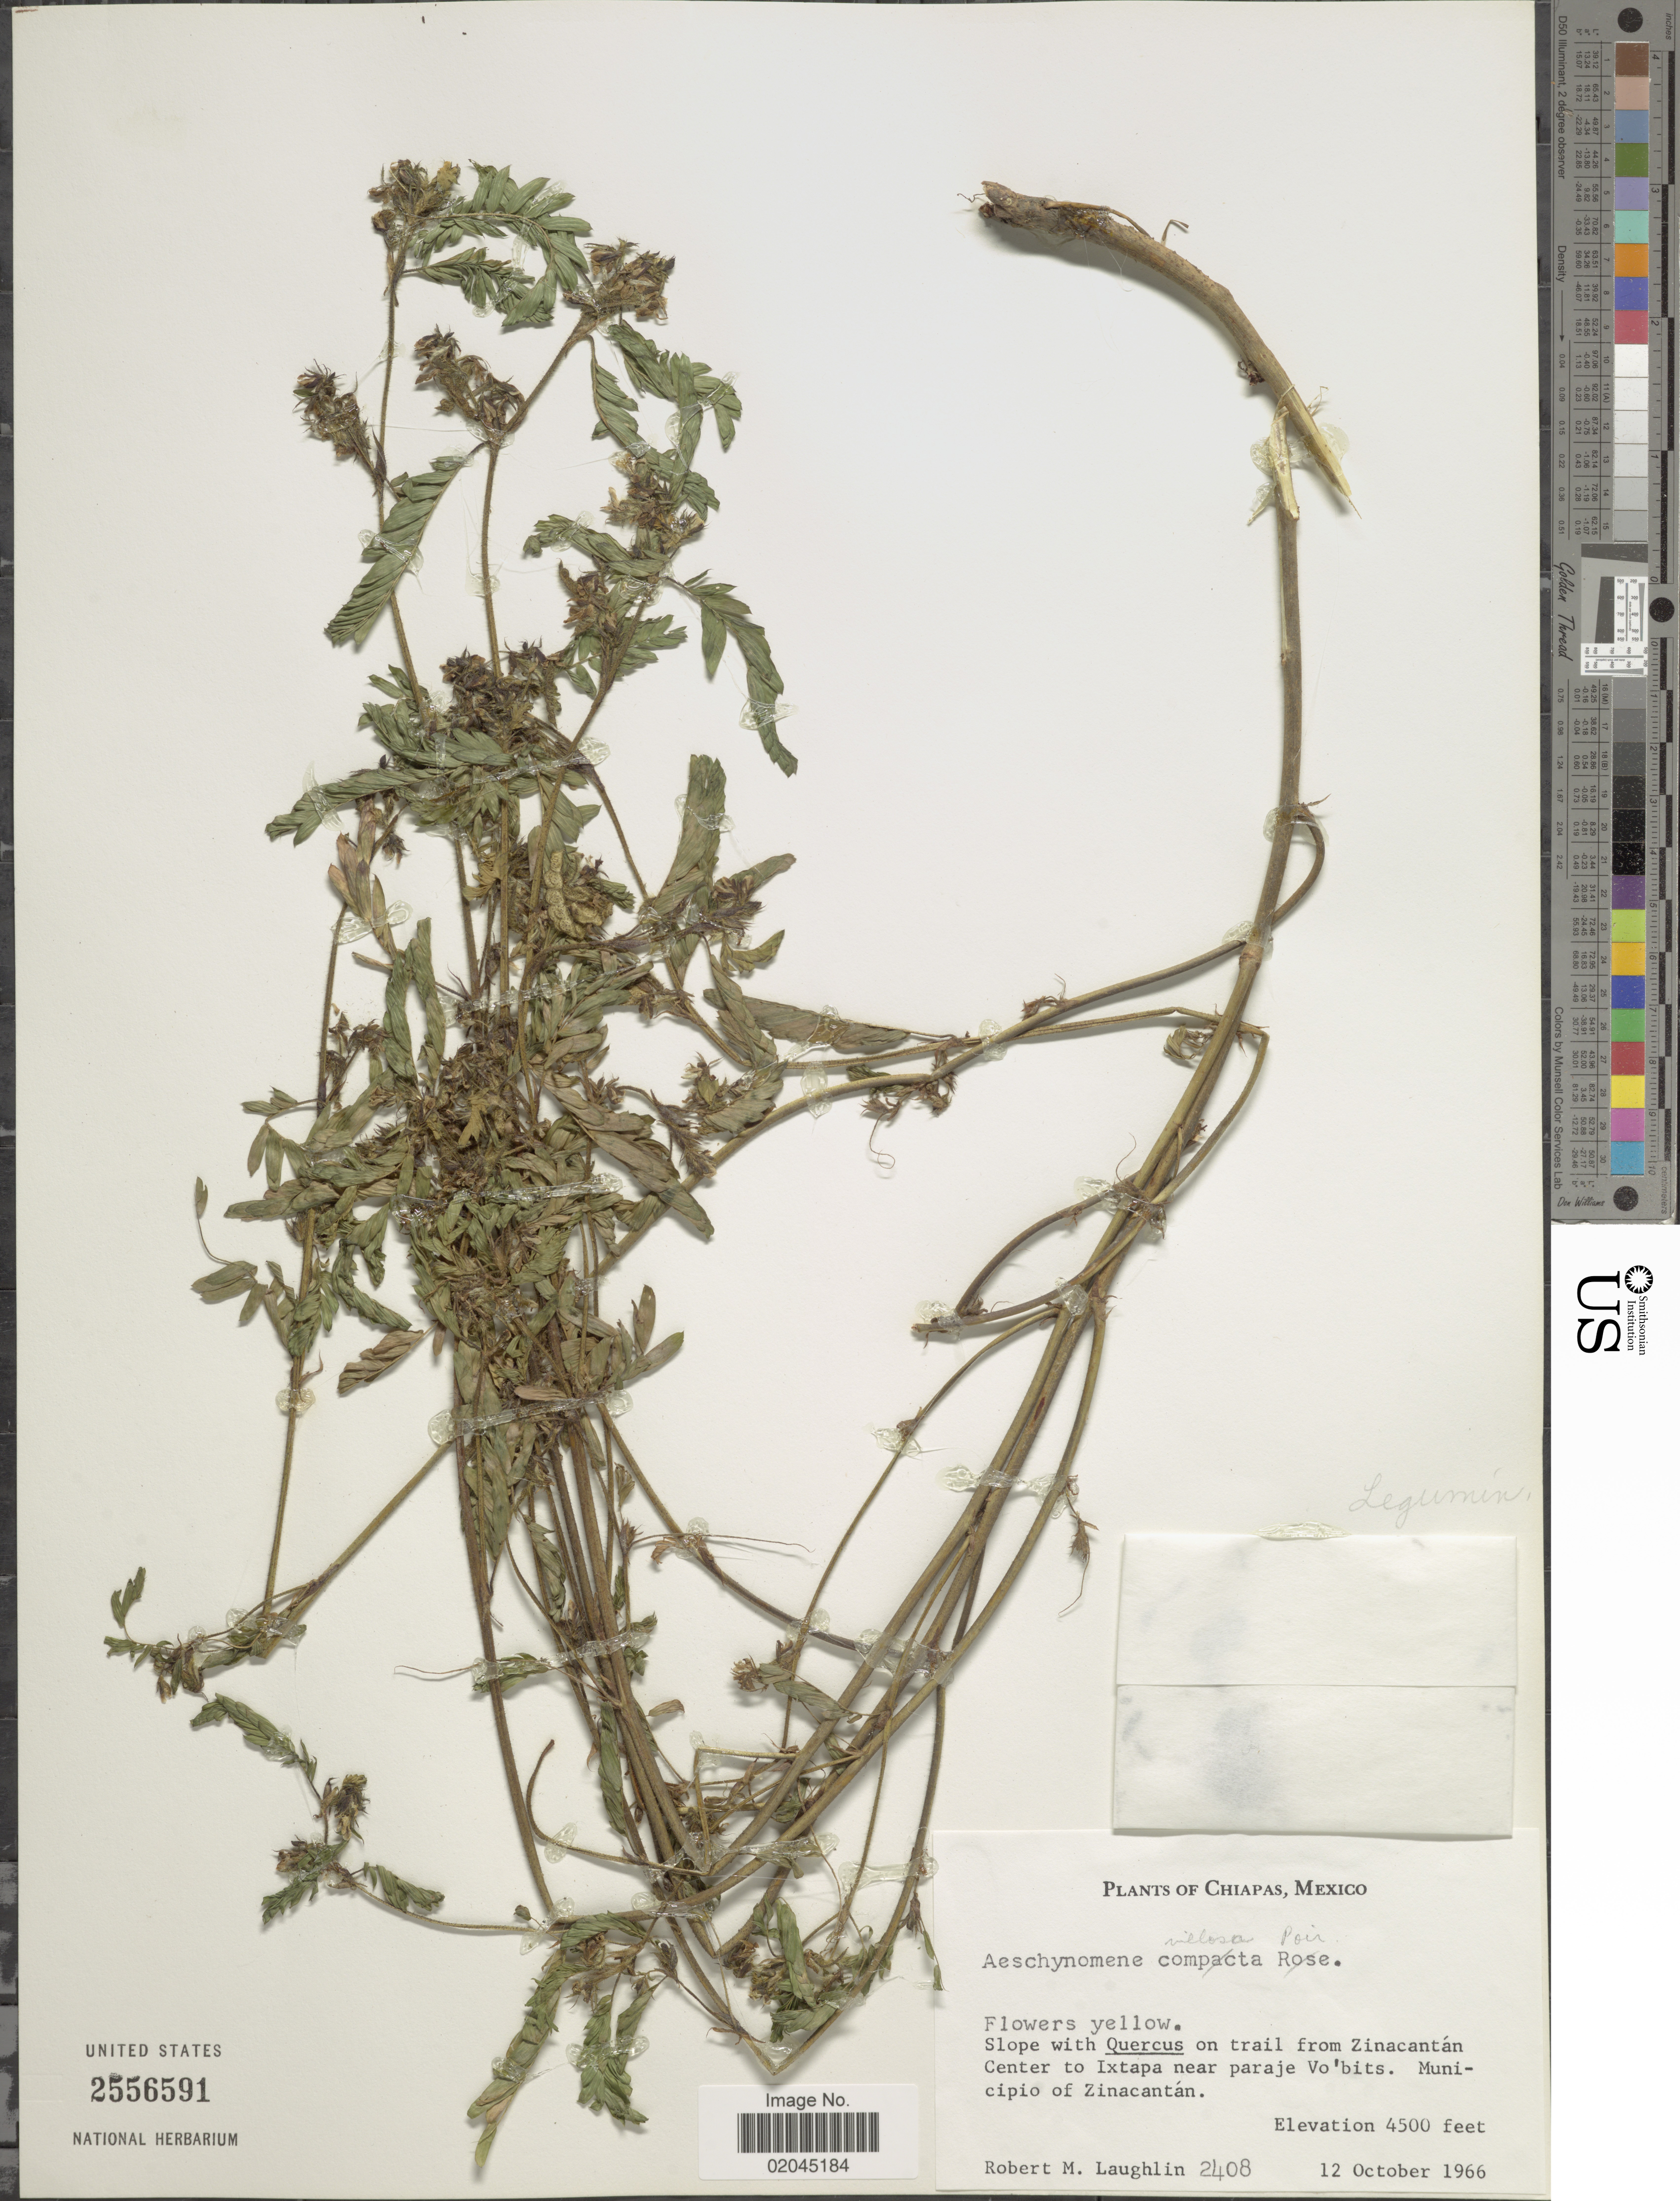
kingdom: Plantae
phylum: Tracheophyta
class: Magnoliopsida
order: Fabales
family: Fabaceae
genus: Aeschynomene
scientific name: Aeschynomene villosa var. longifolia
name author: (Micheli) Rudd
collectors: R. M. Laughlin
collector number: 2408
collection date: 1966-10-12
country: Mexico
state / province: Chiapas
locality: Slope with Quercus on trail from Zinacantán Center to Ixtapa near paraje Vo'bits. Municipio of Zinacantán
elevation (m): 1372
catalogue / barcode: US 2556591